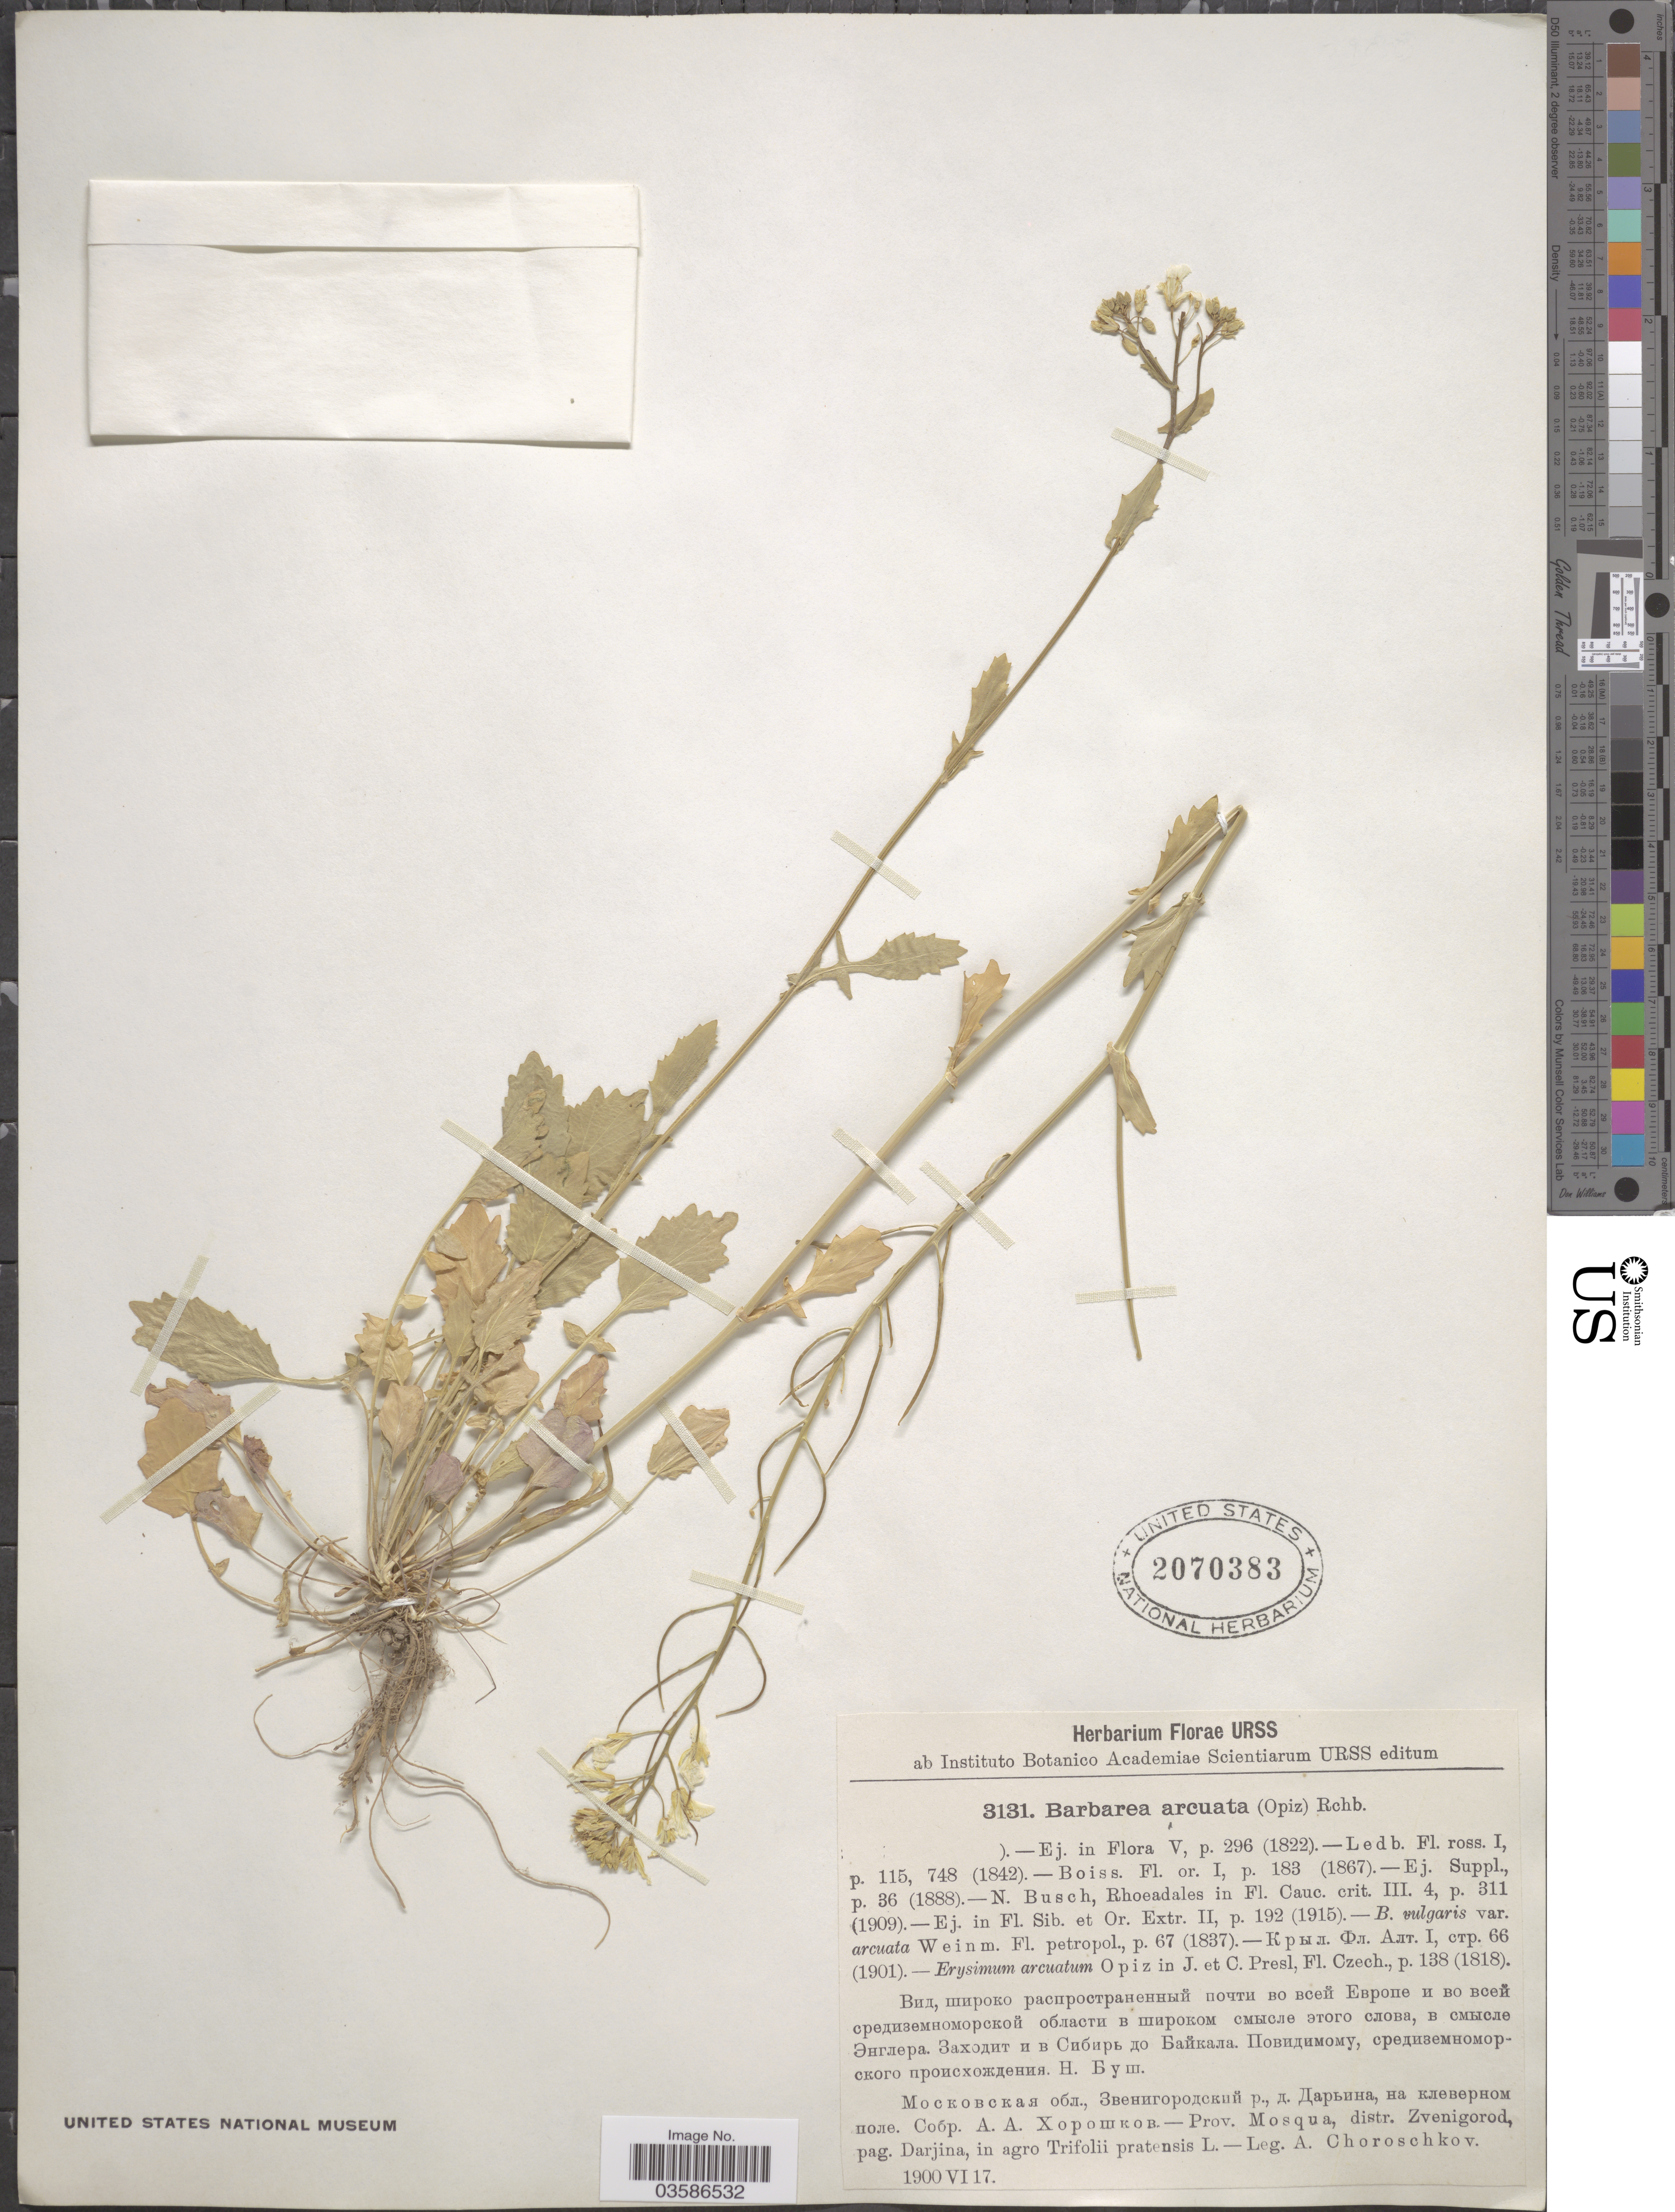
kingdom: Plantae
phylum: Tracheophyta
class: Magnoliopsida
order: Brassicales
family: Brassicaceae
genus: Barbarea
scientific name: Barbarea arcuata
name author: Rchb.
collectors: A. Choroschkov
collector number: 3131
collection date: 1900-06-17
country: Russian Federation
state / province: Moscow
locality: Prov. Mosqua, distr. Zvenigorod, pag. Darjina, in agro Trifolii pratensis L.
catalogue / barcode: US 2070383